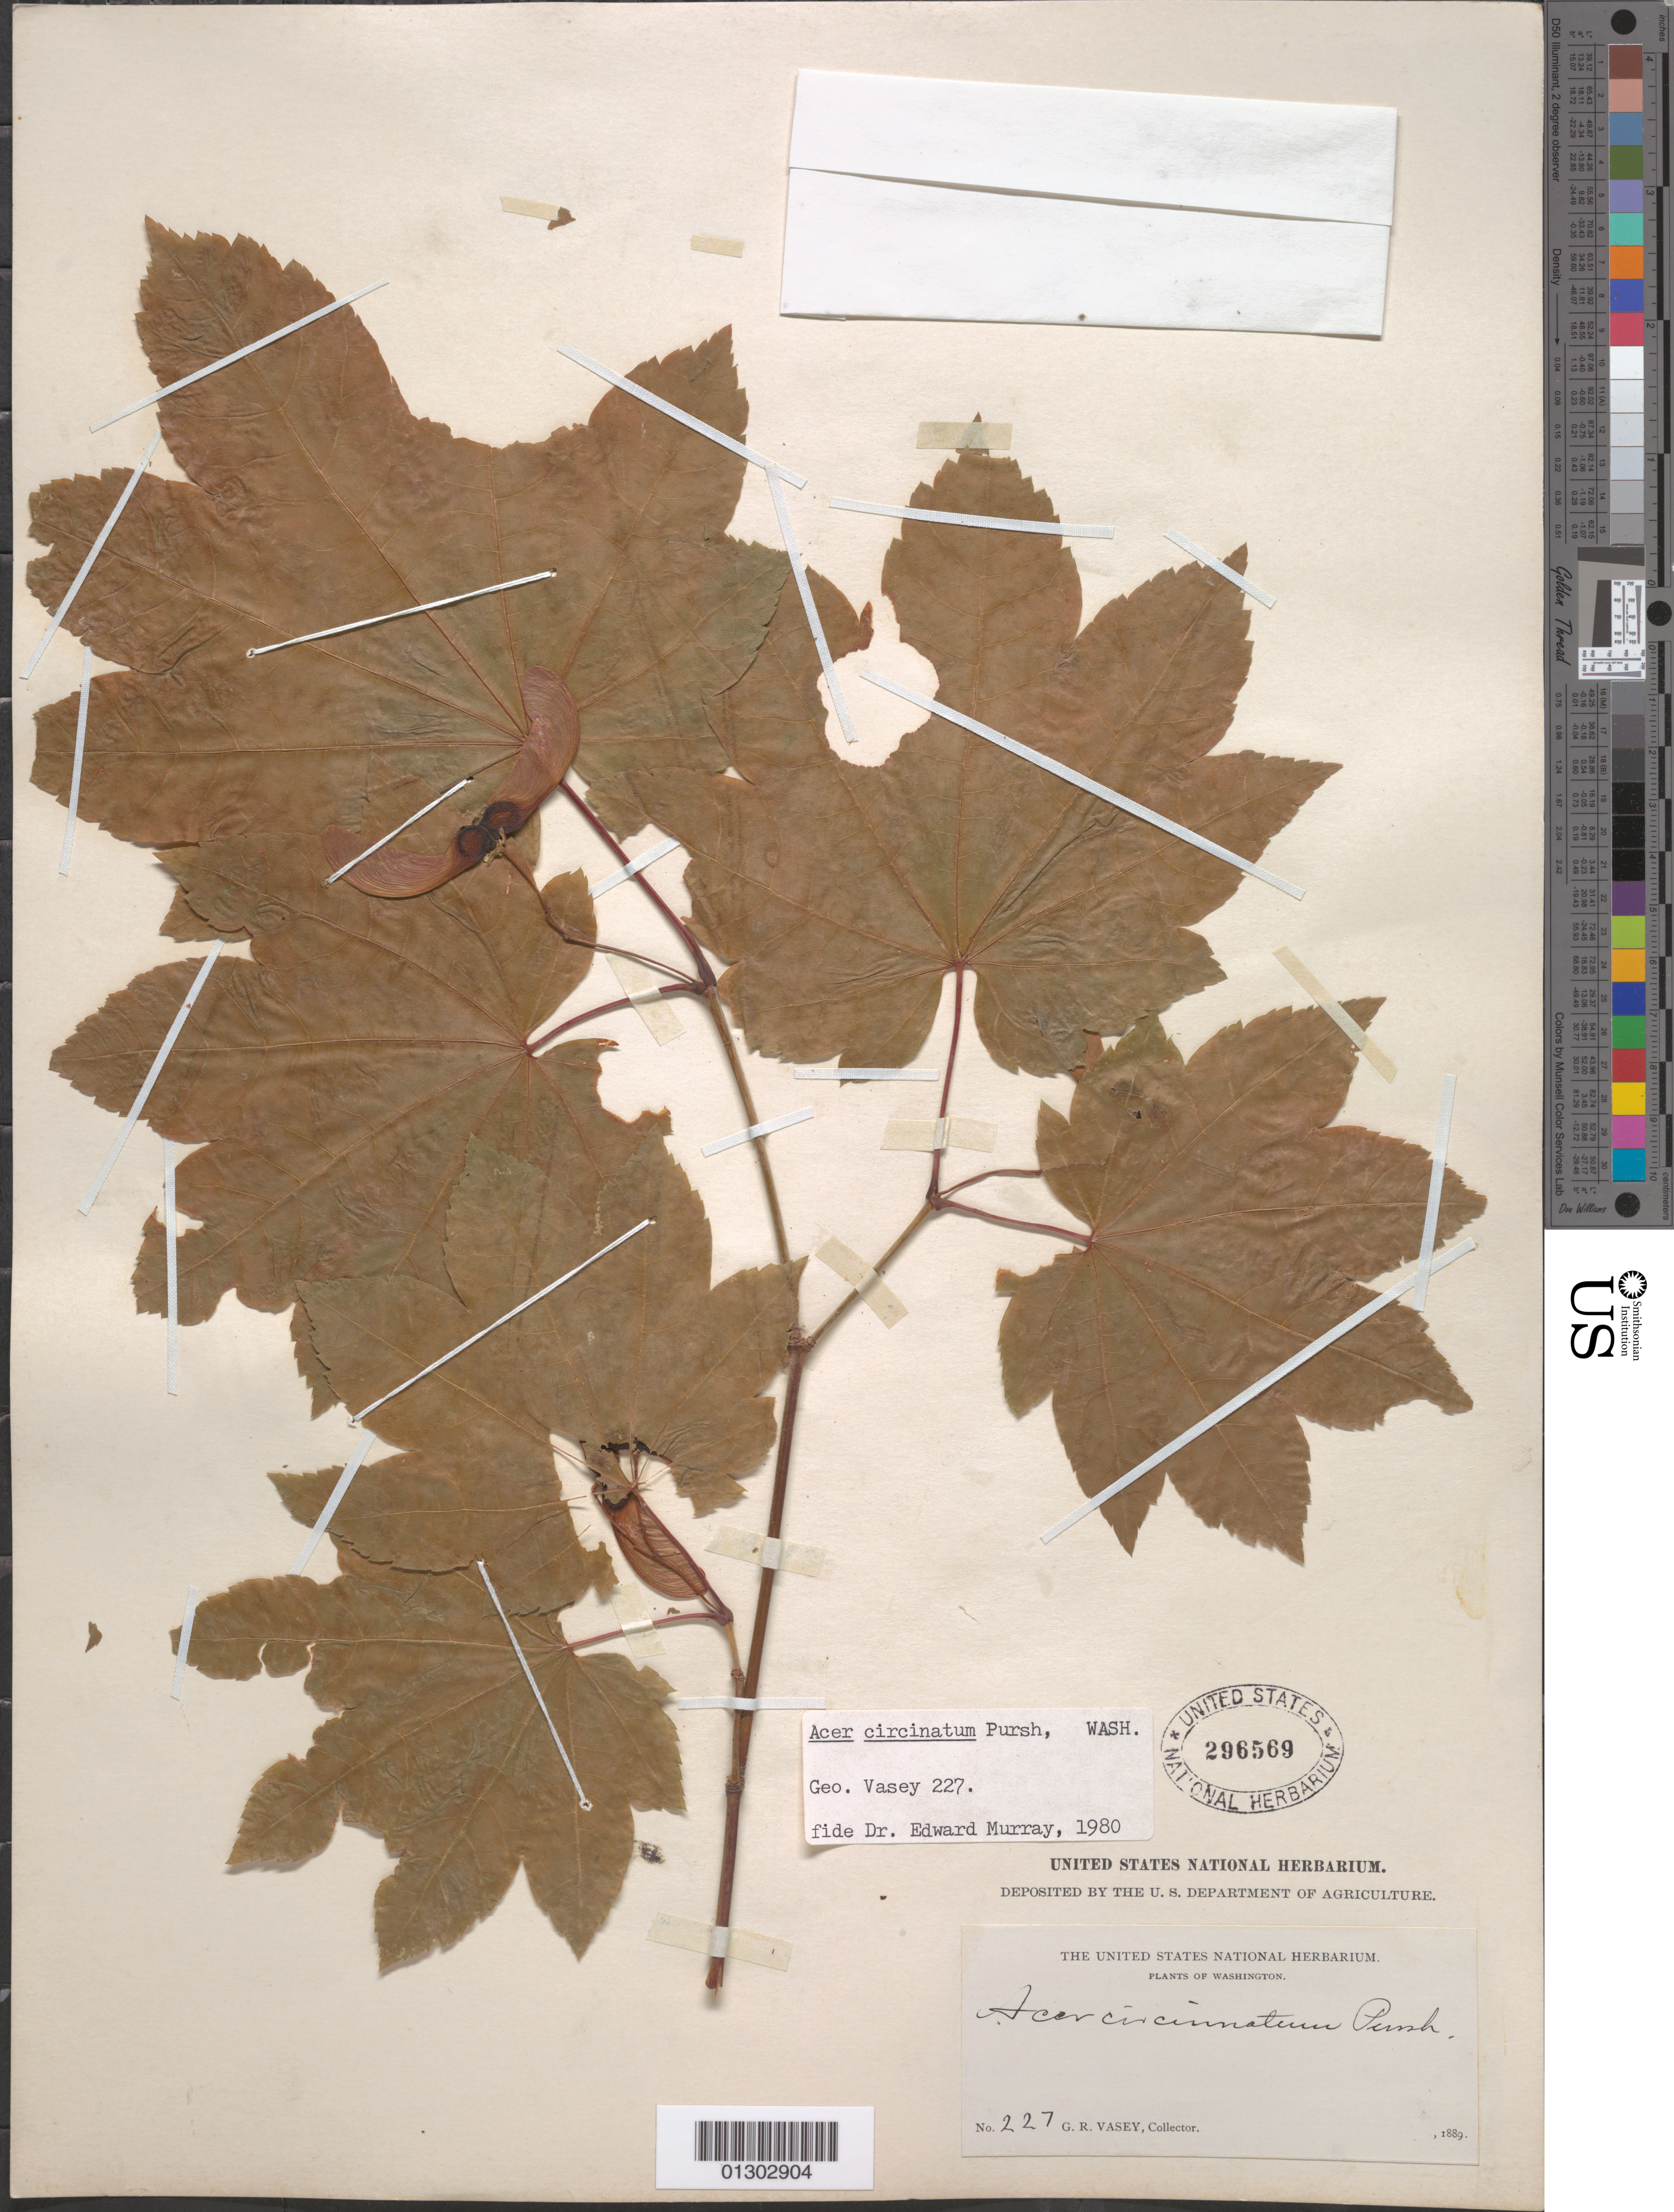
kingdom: Plantae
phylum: Tracheophyta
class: Magnoliopsida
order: Sapindales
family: Sapindaceae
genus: Acer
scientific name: Acer circinatum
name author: Pursh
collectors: G. R. Vasey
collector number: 227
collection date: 1889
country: United States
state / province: Washington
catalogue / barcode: US 296569